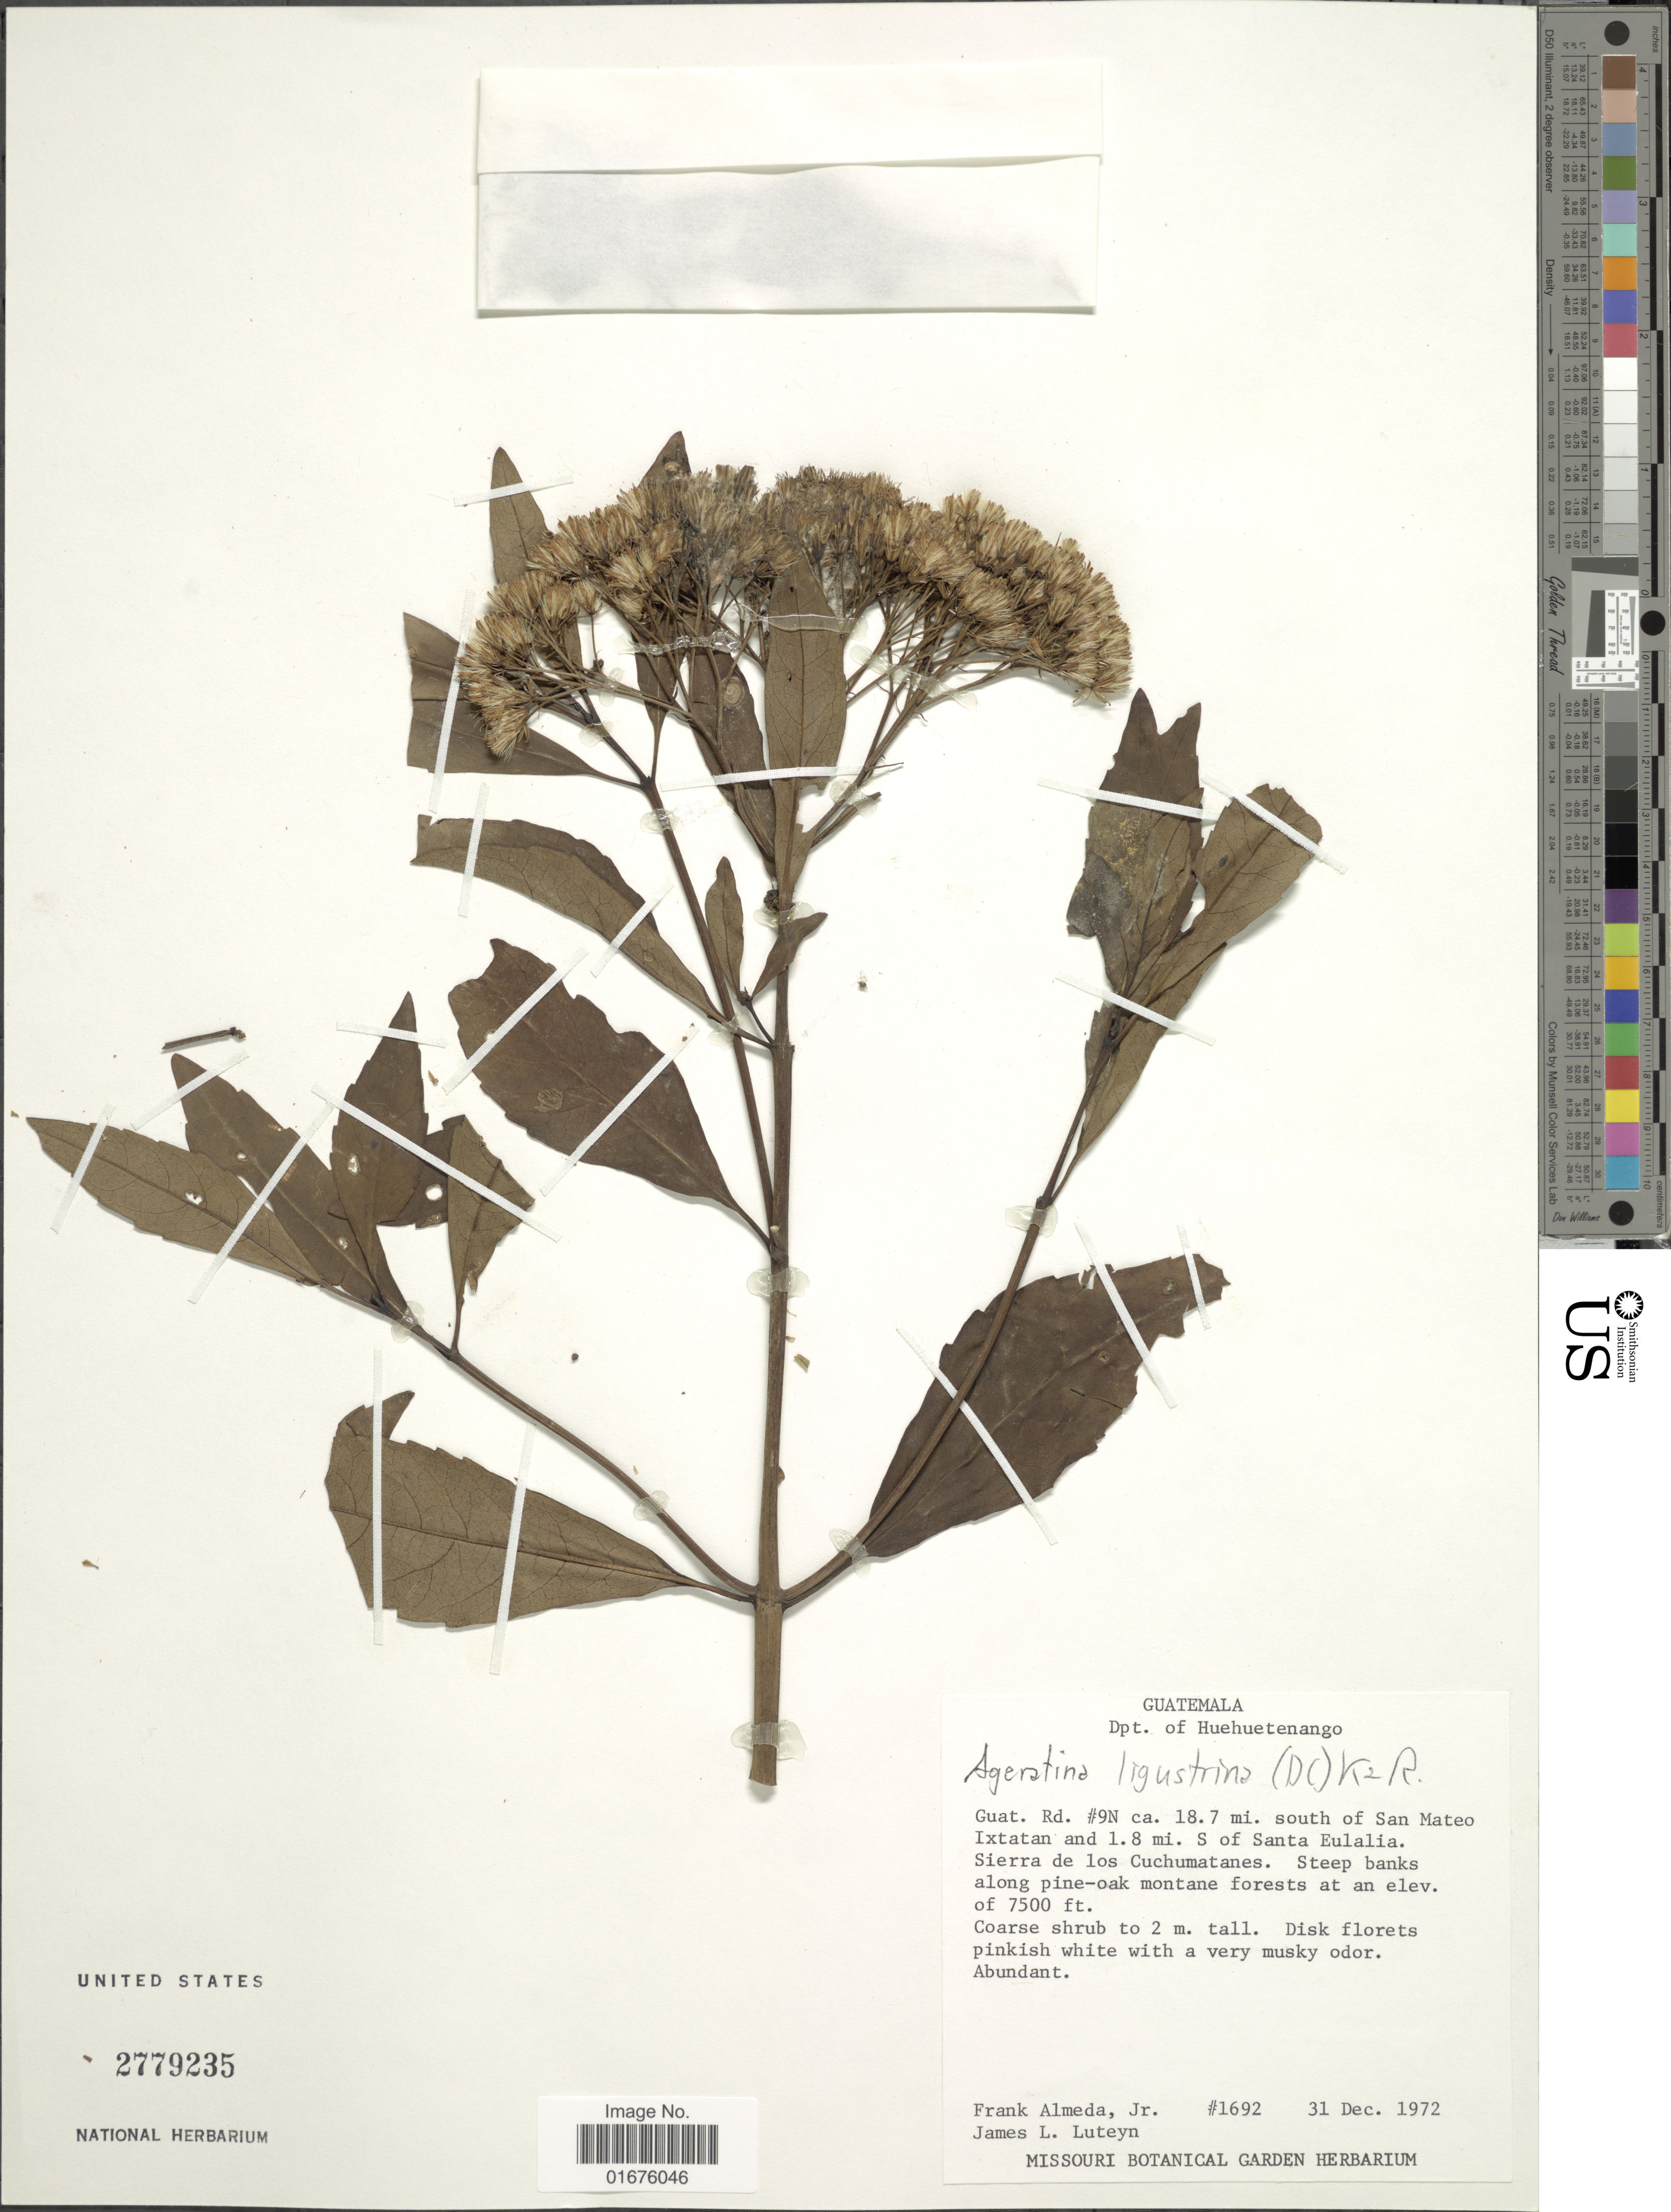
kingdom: Plantae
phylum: Tracheophyta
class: Magnoliopsida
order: Asterales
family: Asteraceae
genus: Ageratina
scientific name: Ageratina ligustrina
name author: (DC.) R.M. King & H. Rob.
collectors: F. Almeda & J. L. Luteyn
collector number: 1692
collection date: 1972-12-31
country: Guatemala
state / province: Huehuetenango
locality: Guat.Rd. #9N ca. 18.7 mi. south of San Mateo Ixtatan and 1.8 mi. S. of Santa Eulalia, Sierra de los Cuchumatanes, Steep banks along pine-oak montane forests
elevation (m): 2286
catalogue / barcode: US 2779235